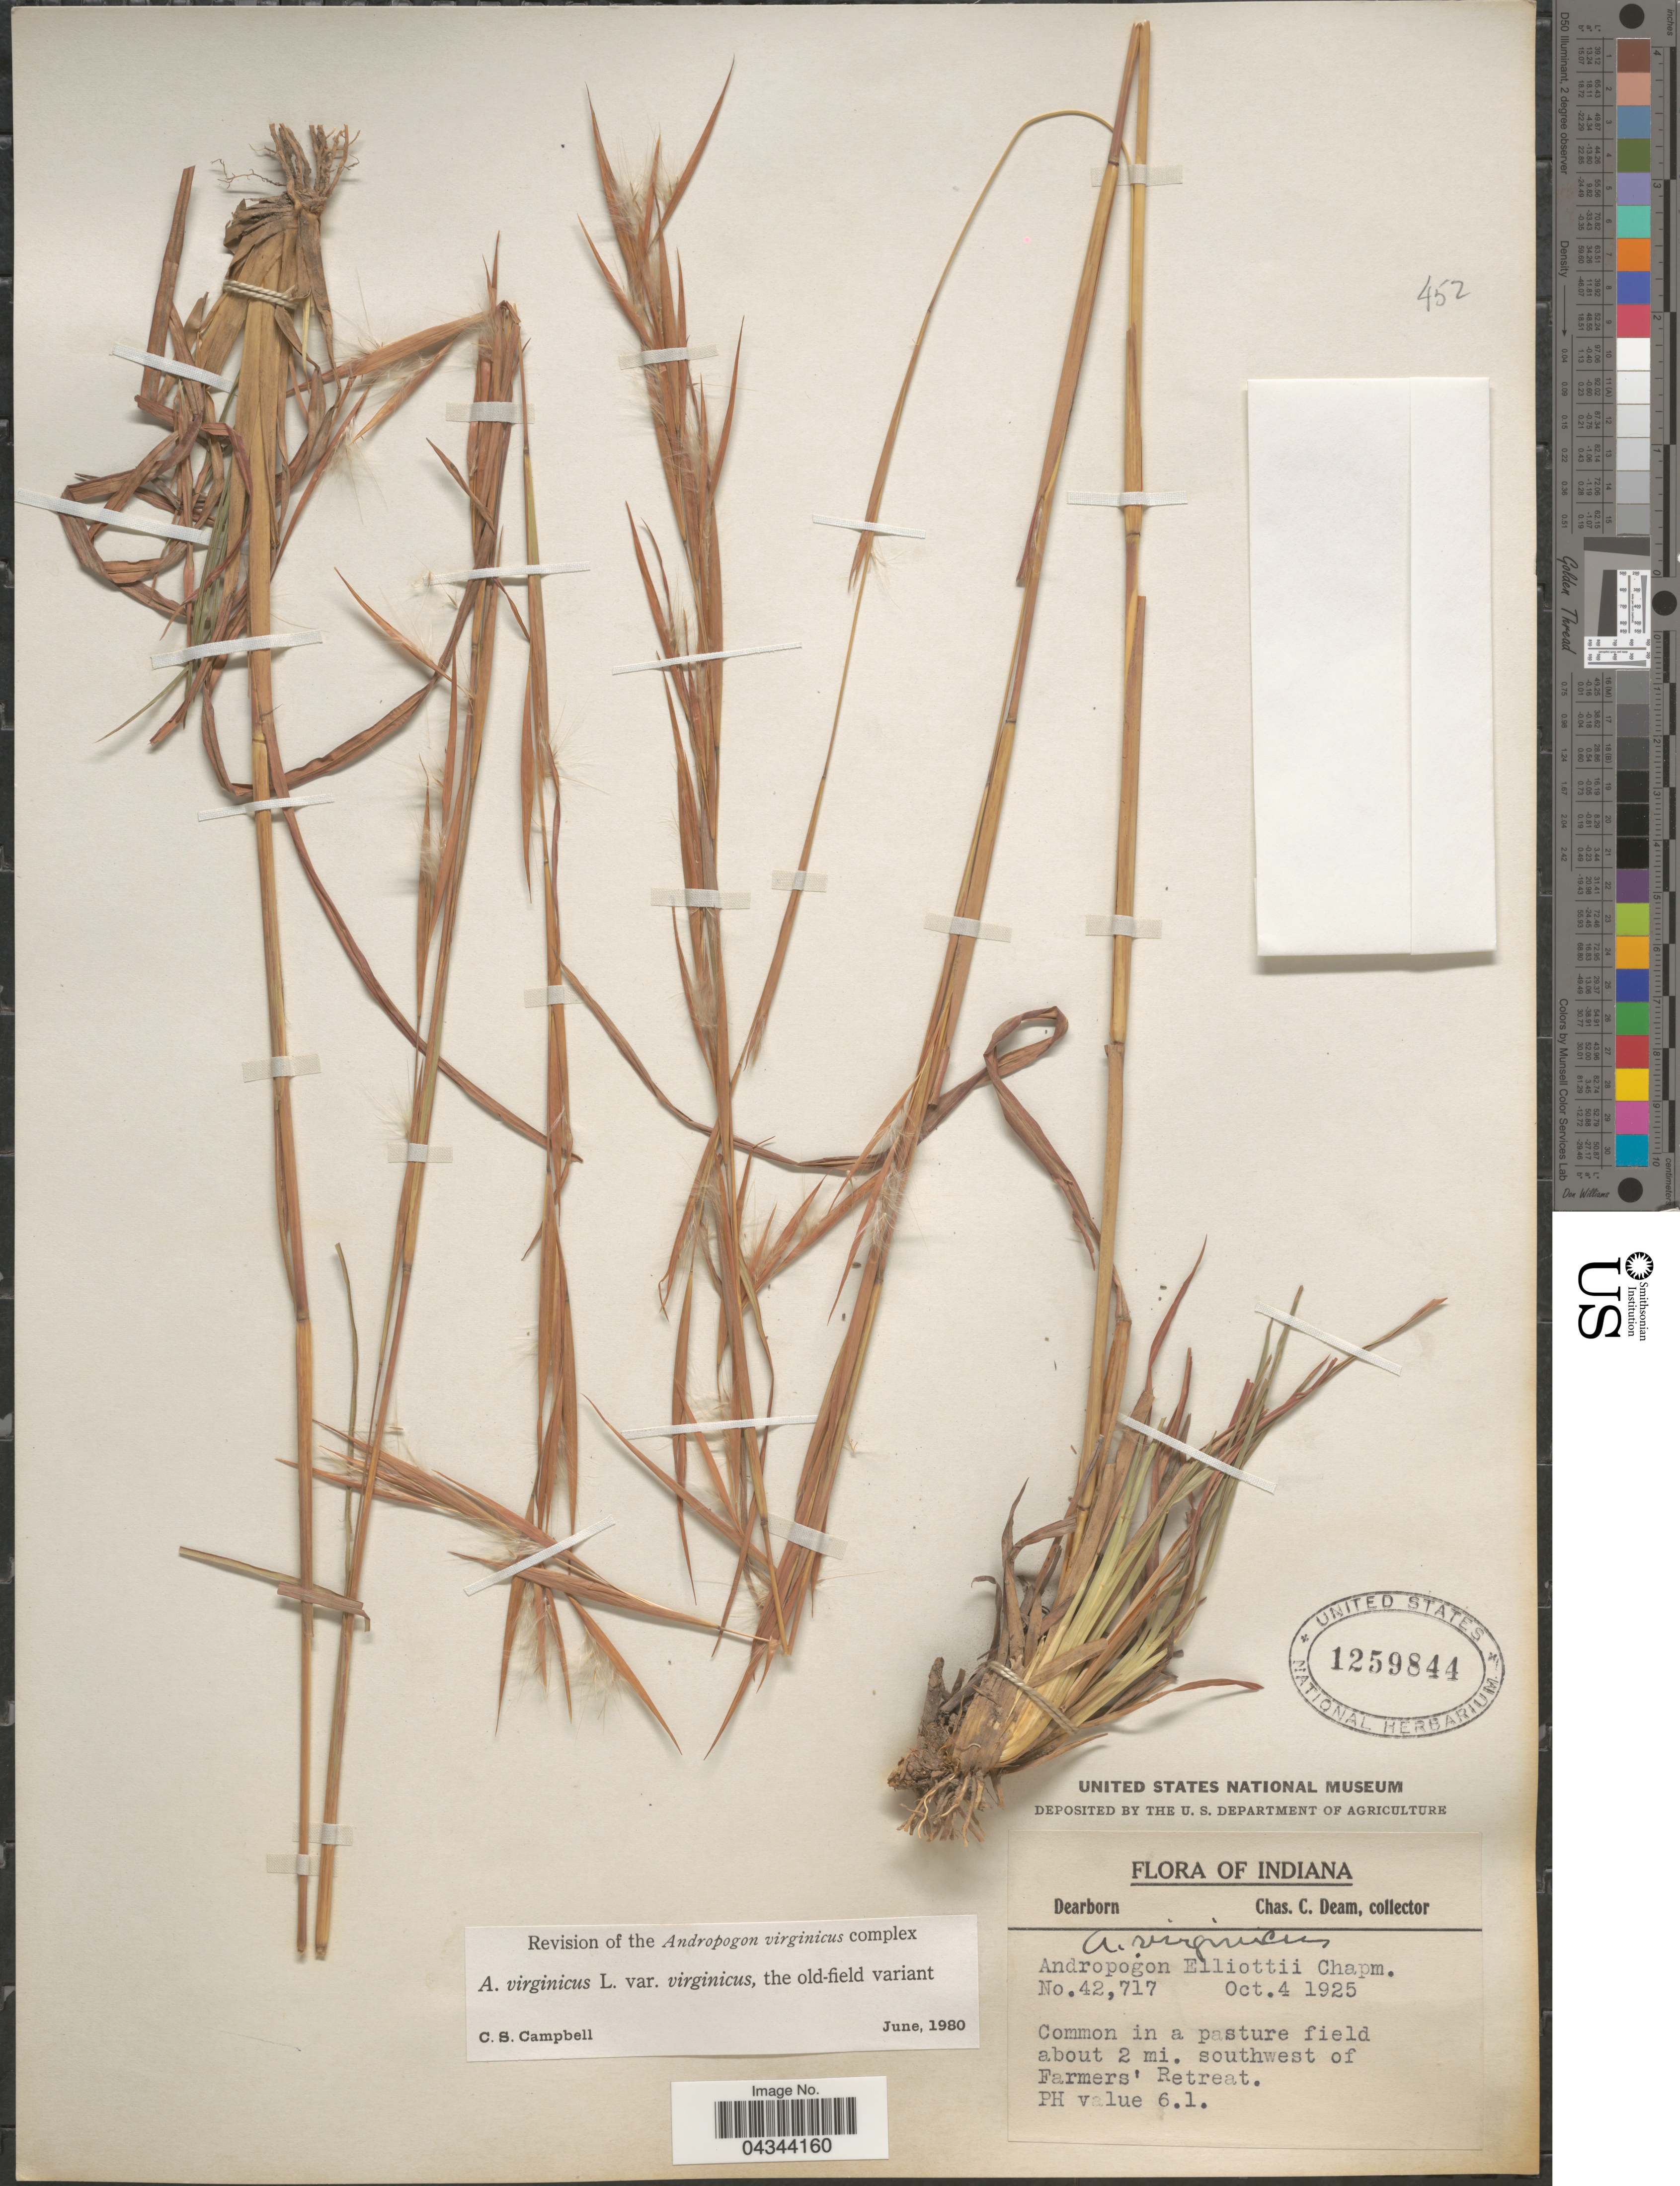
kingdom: Plantae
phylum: Tracheophyta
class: Liliopsida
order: Poales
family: Poaceae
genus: Andropogon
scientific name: Andropogon virginicus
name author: L.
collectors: C. C. Deam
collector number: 42717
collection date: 1925-10-04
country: United States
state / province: Indiana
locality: Dearborn. About 2 mi. southwest of Farmers' Retreat.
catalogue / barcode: US 1259844